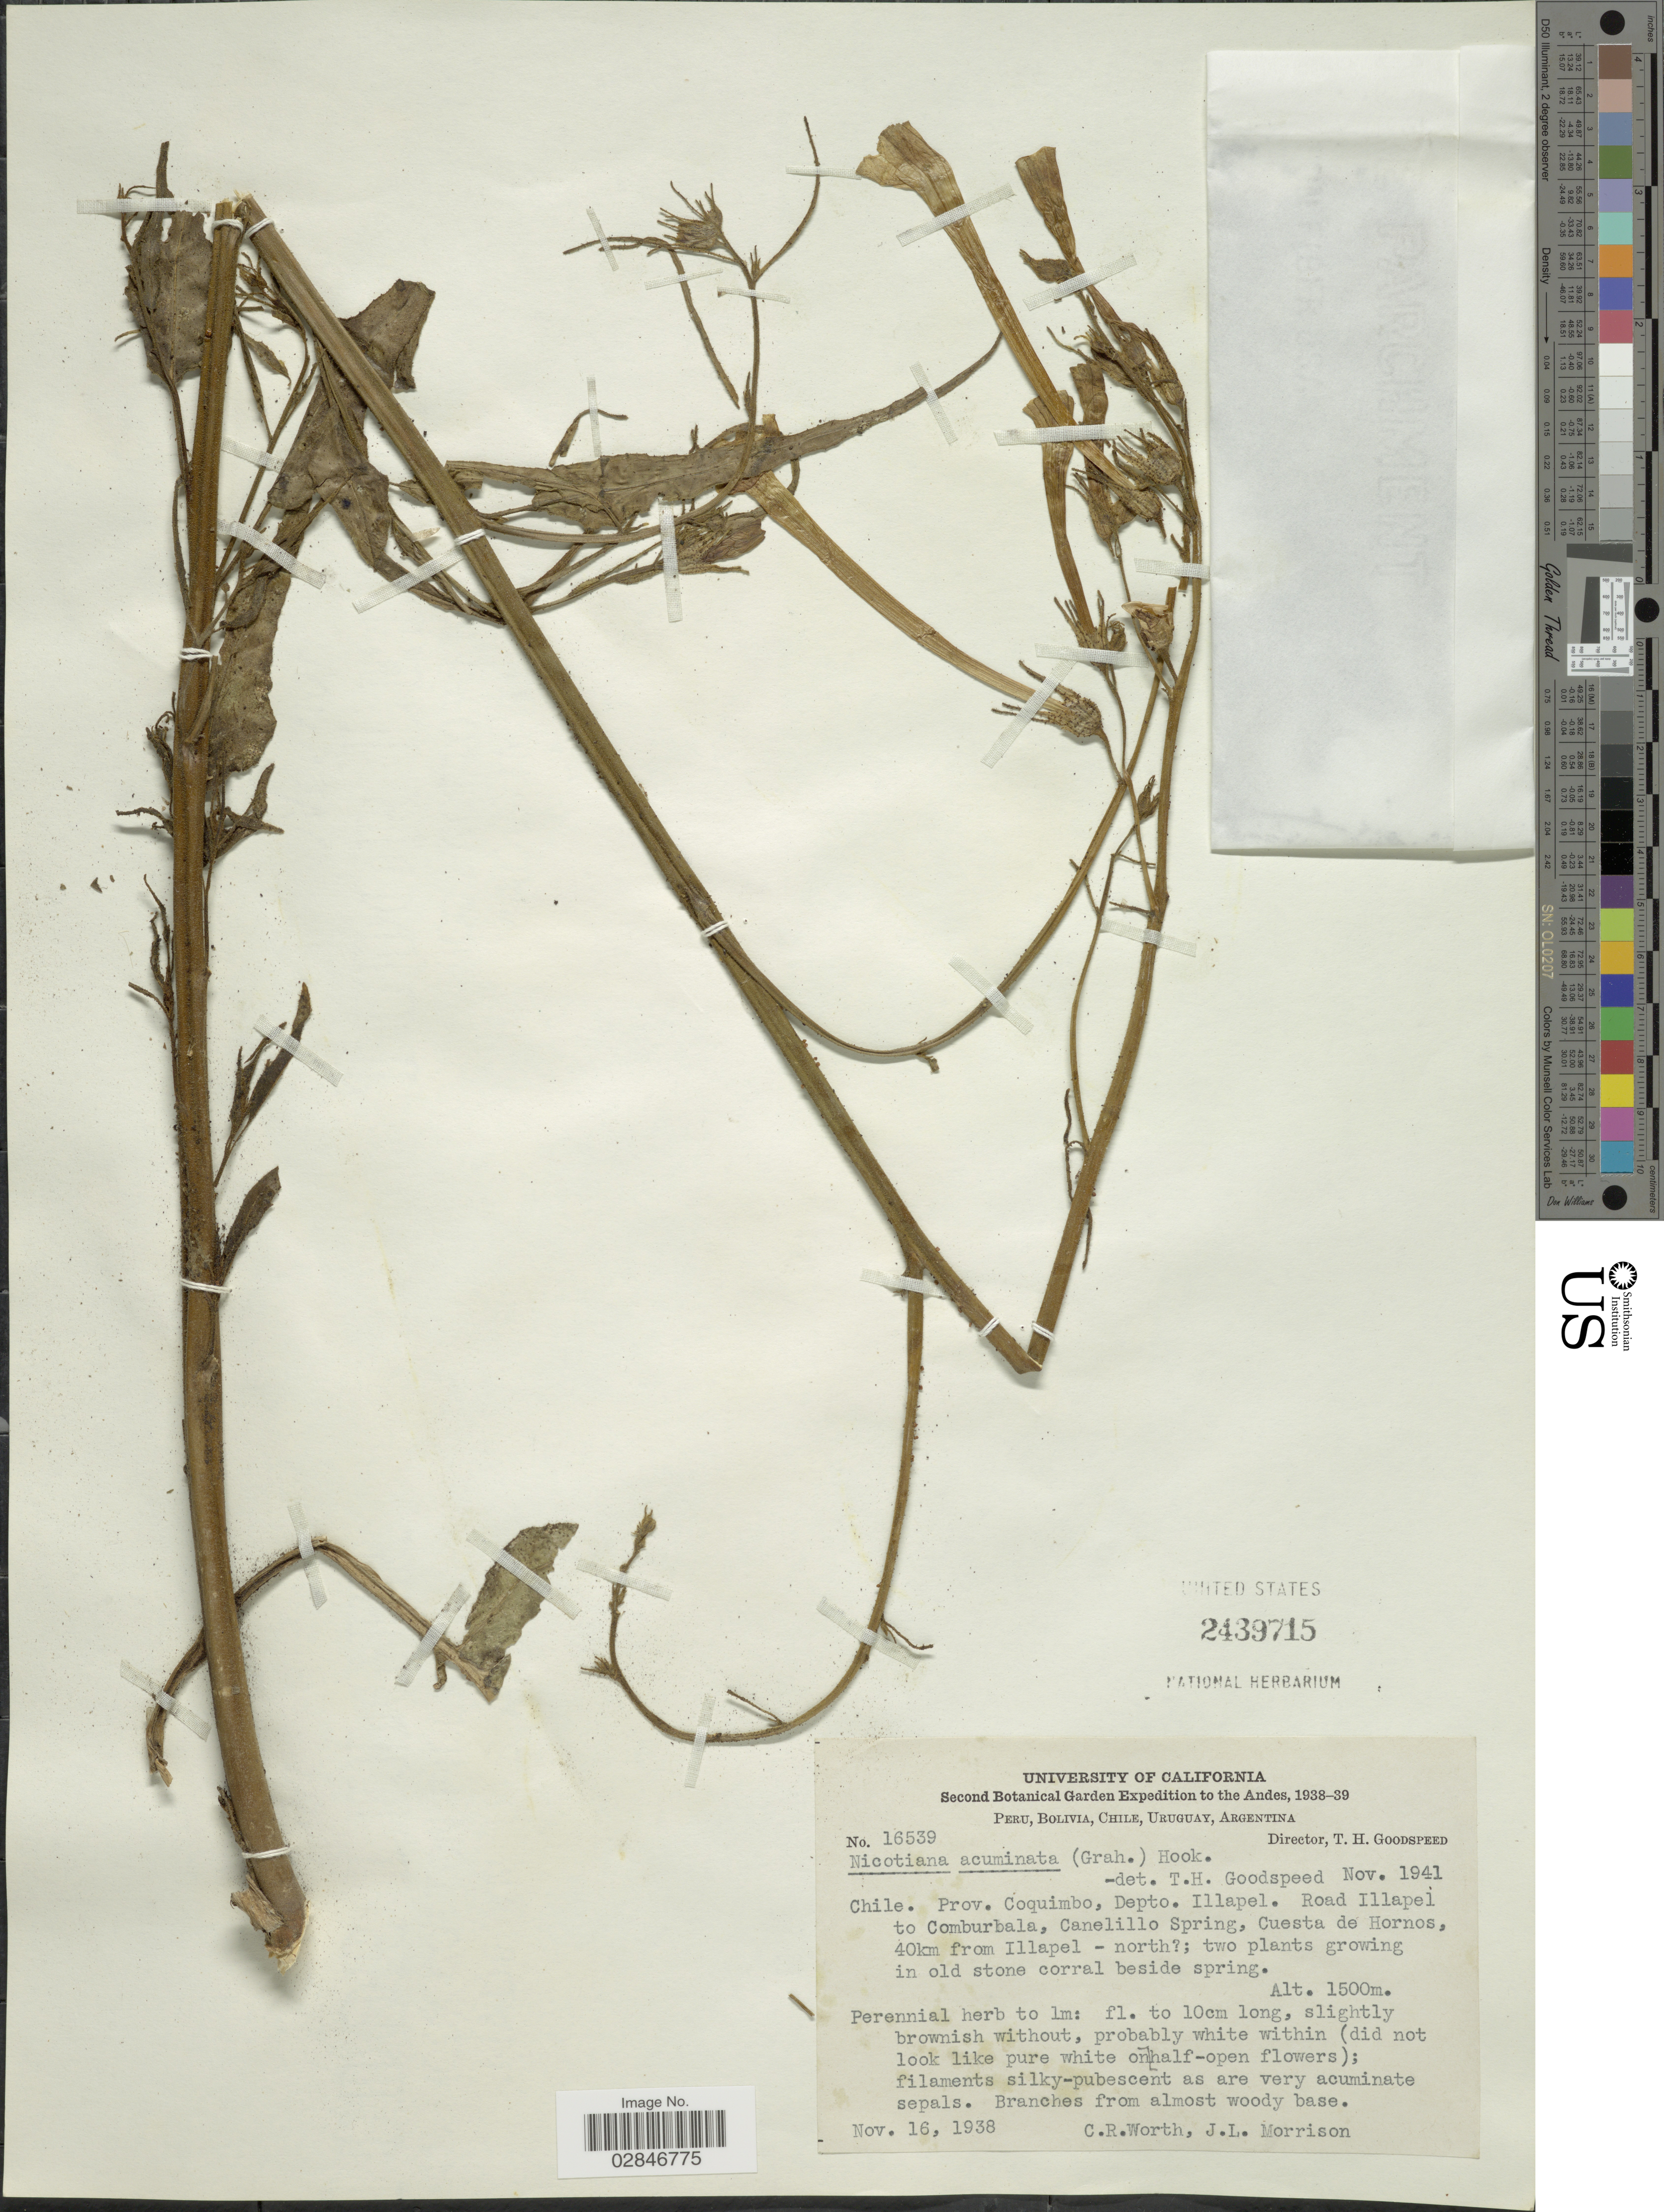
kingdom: Plantae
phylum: Tracheophyta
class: Magnoliopsida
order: Solanales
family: Solanaceae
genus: Nicotiana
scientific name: Nicotiana acuminata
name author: (Graham) Hook.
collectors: C. R. Worth & J. Morrison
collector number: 16539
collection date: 1938-11-16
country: Chile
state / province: Coquimbo (IV)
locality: The Andes, Prov. Coquimbo, Depto. Illapel. Road Illapel to Comburbala, Canelillo Spring, Cuesta de Hornos, 40km from Illapel - north [unsure placement].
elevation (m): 1500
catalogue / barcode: US 2439715